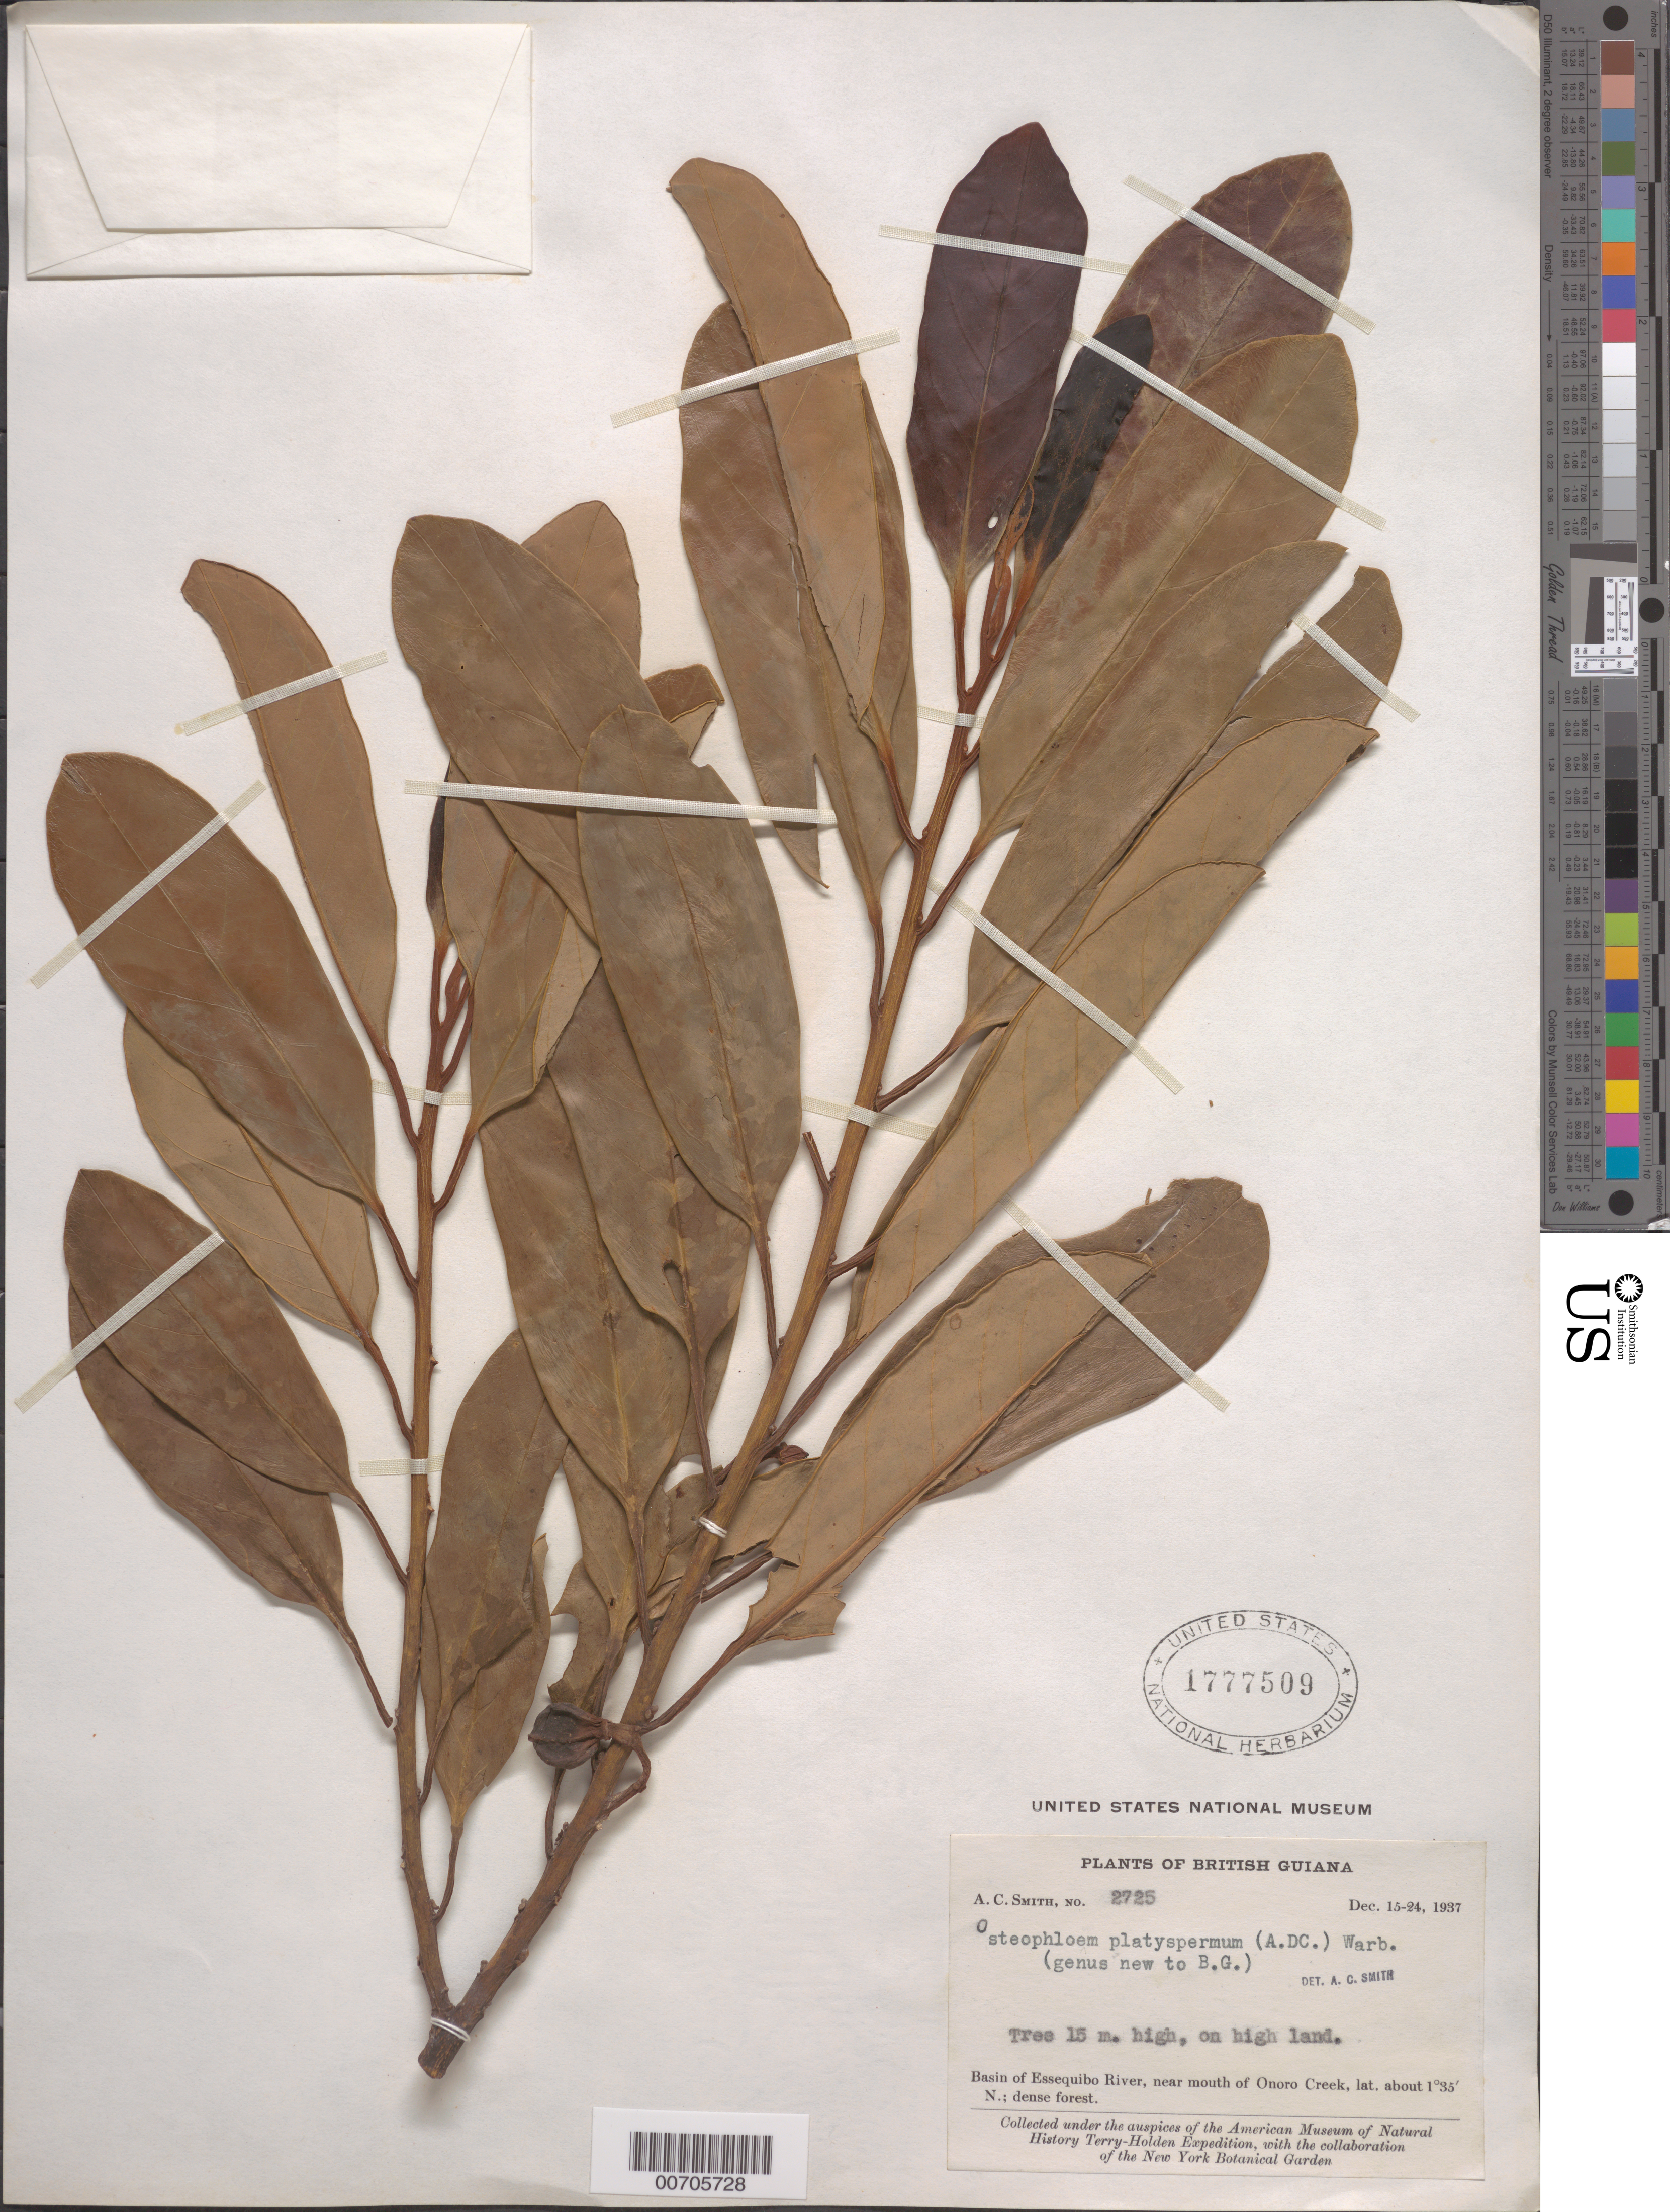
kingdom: Plantae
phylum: Tracheophyta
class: Magnoliopsida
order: Magnoliales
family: Myristicaceae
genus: Osteophloeum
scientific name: Osteophloeum platyspermum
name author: (A. DC.) Warb.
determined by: Smith, A. C.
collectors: A. C. Smith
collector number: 2725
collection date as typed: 15-Dec-37 to 24-Dec-37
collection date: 1937-12-15/1937-12-24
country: Guyana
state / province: U. Takutu-U. Essequibo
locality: Onoro Creek (near mouth), Essequibo River basin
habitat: On high land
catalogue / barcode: US 1777509